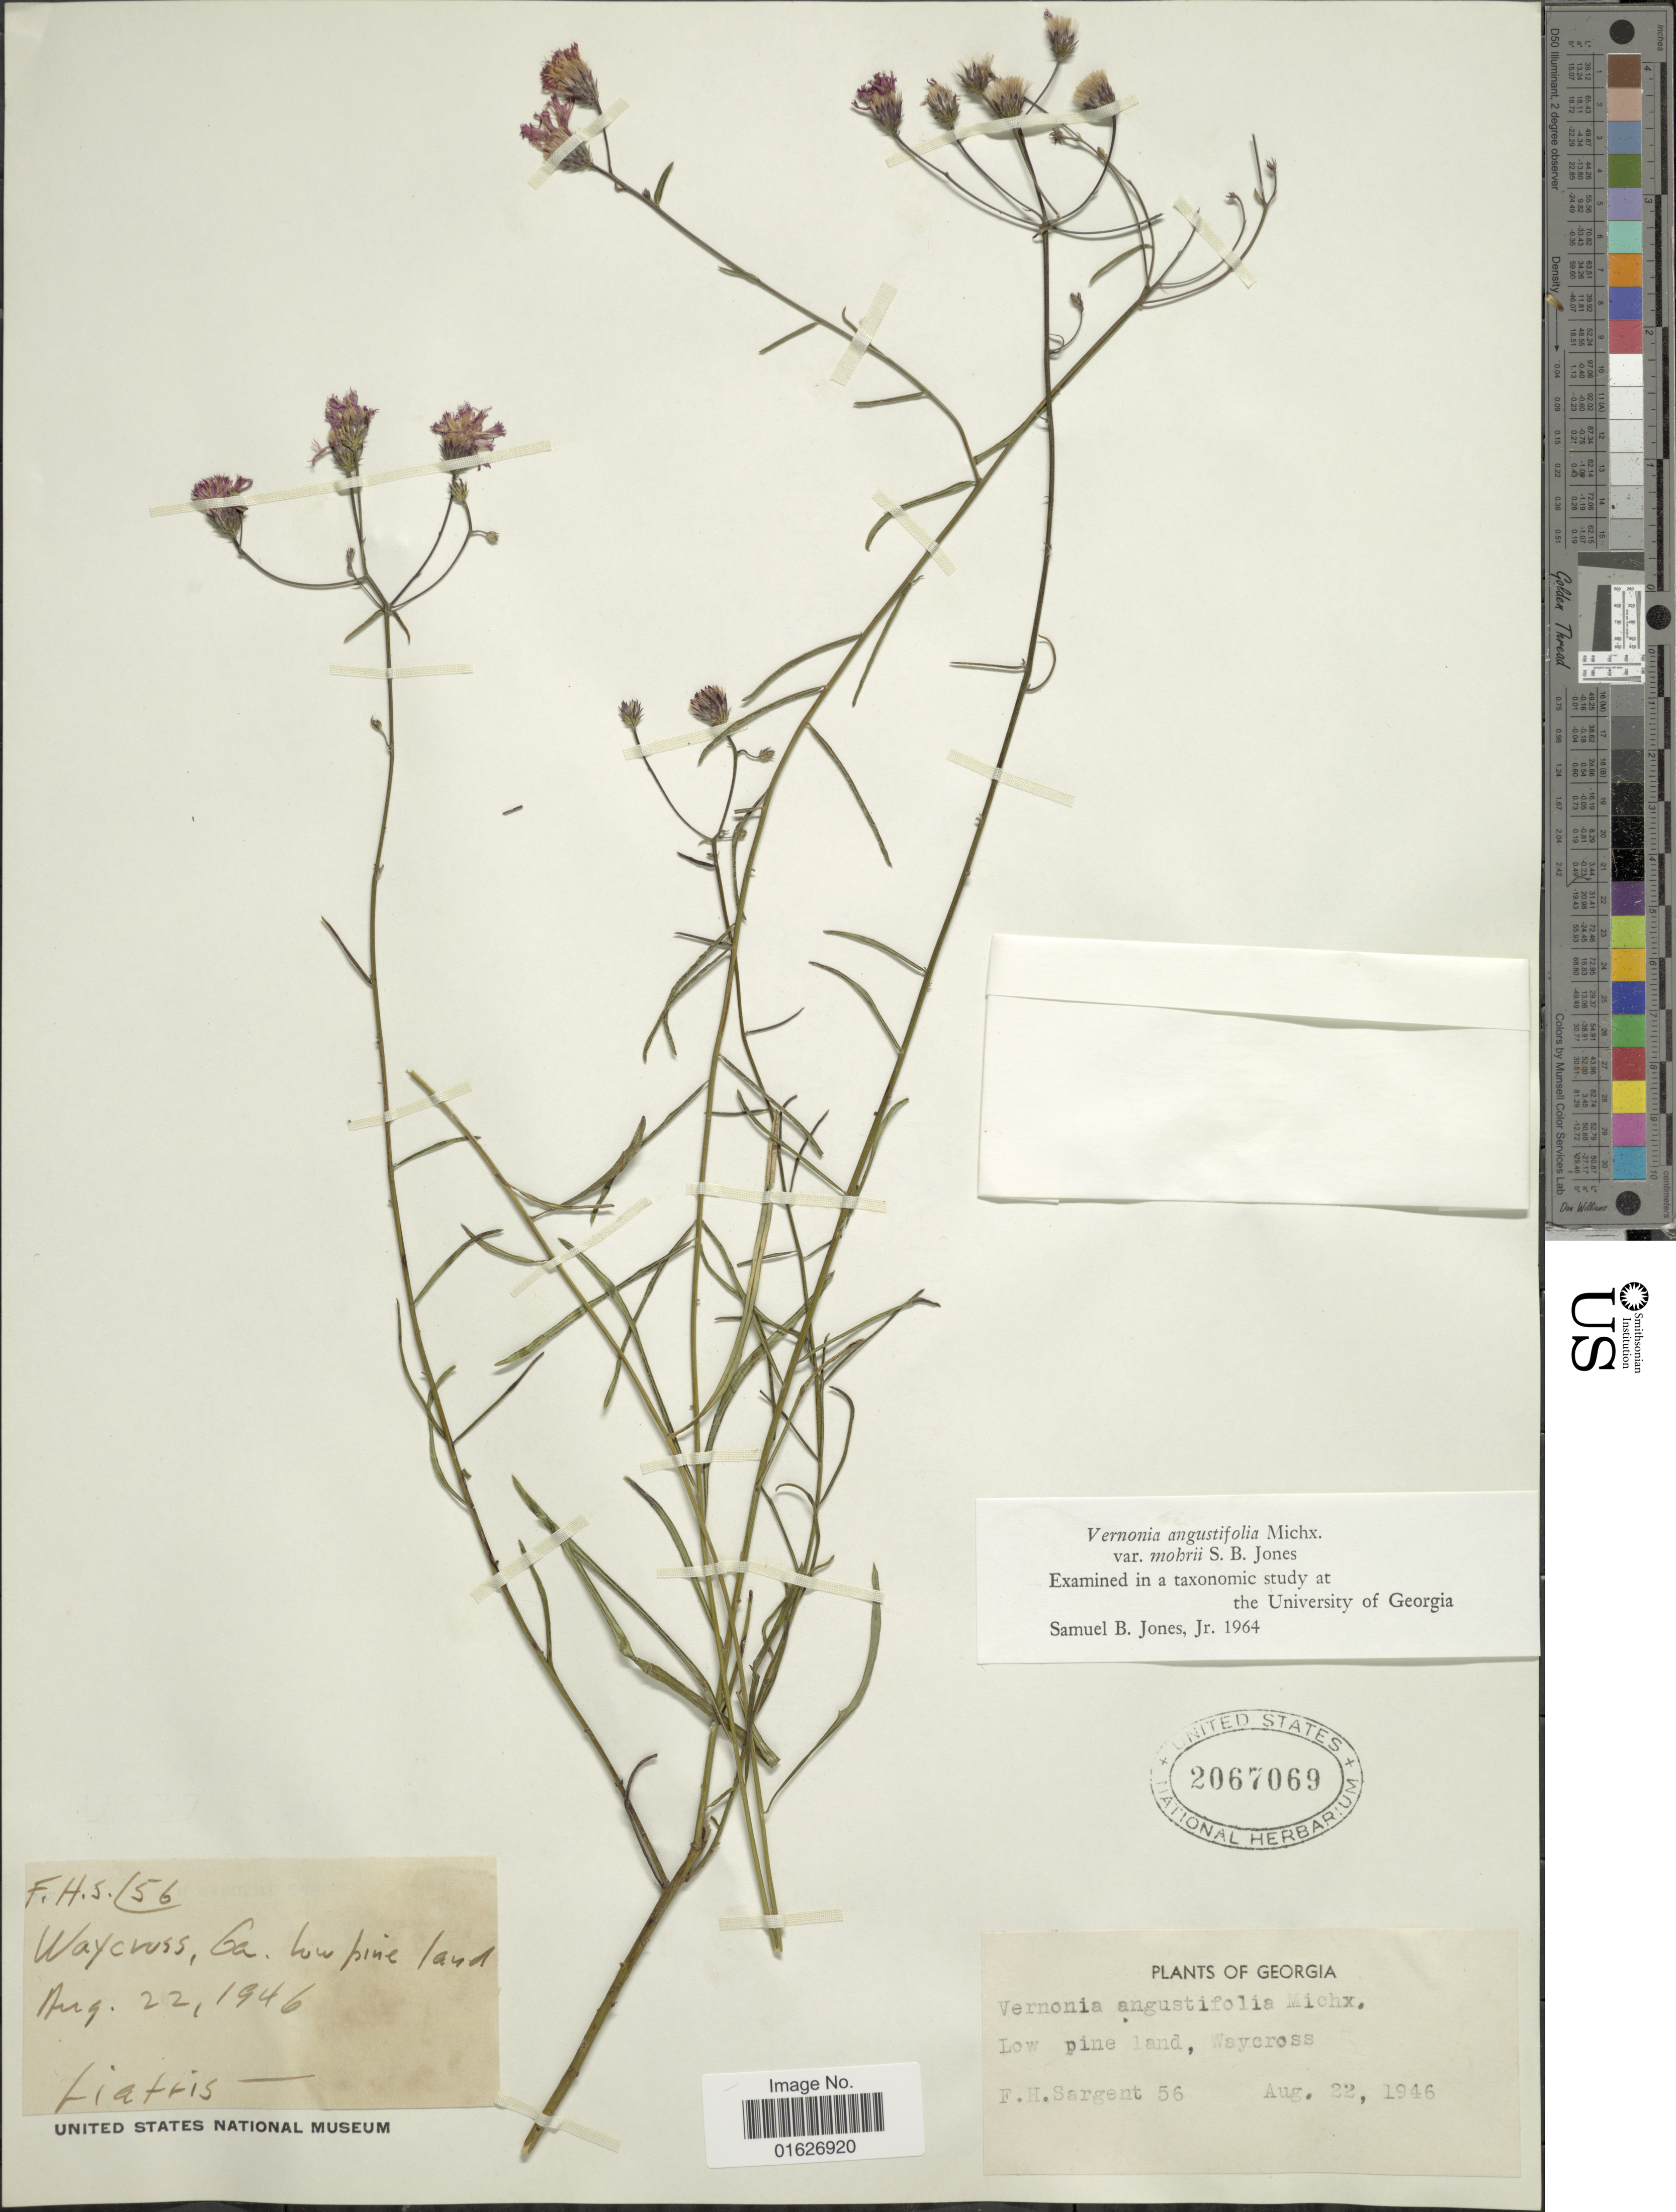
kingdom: Plantae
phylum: Tracheophyta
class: Magnoliopsida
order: Asterales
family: Asteraceae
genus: Vernonia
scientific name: Vernonia angustifolia var. mohrii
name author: S.B. Jones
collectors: F. H. Sargent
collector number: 56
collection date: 1946-08-22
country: United States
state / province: Georgia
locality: Low pine land, Waycross.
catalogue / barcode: US 2067069